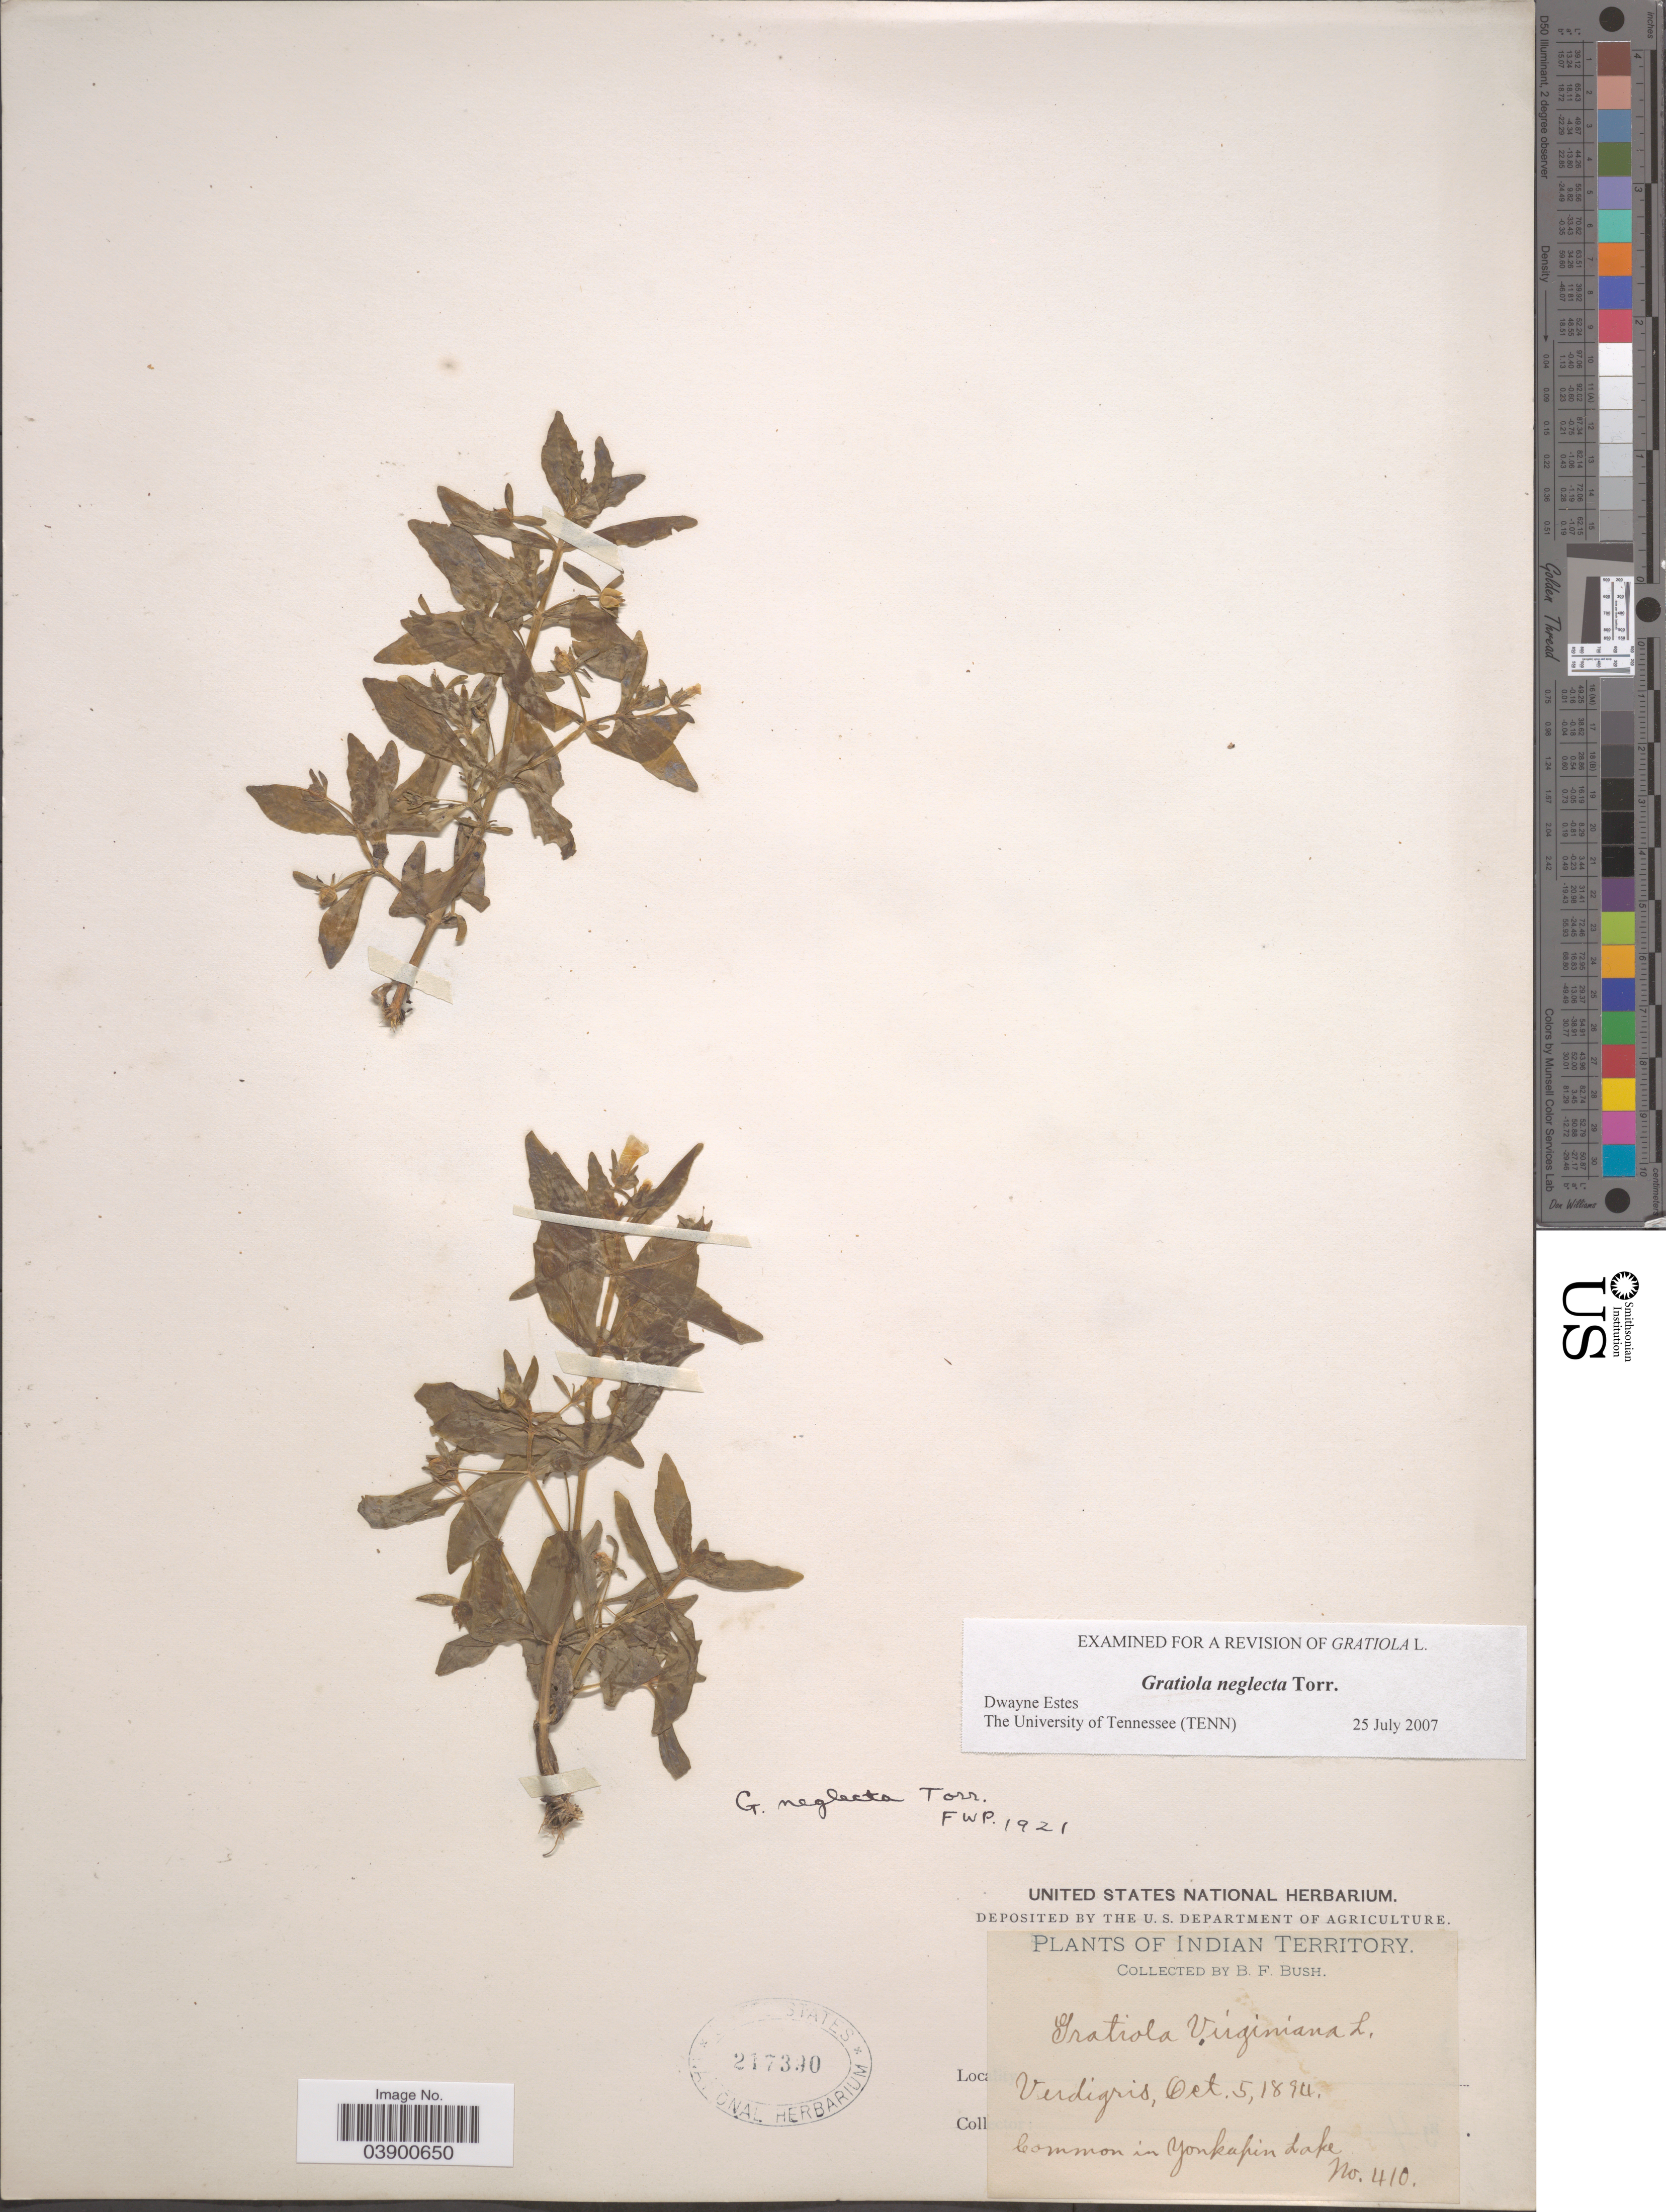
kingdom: Plantae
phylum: Tracheophyta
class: Magnoliopsida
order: Lamiales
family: Plantaginaceae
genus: Gratiola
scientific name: Gratiola neglecta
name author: Torr.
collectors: B. F. Bush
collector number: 410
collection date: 1894-10-05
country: United States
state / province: Oklahoma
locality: Indian Territory. Verdigris. Yonkapin Lake.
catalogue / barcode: US 217390